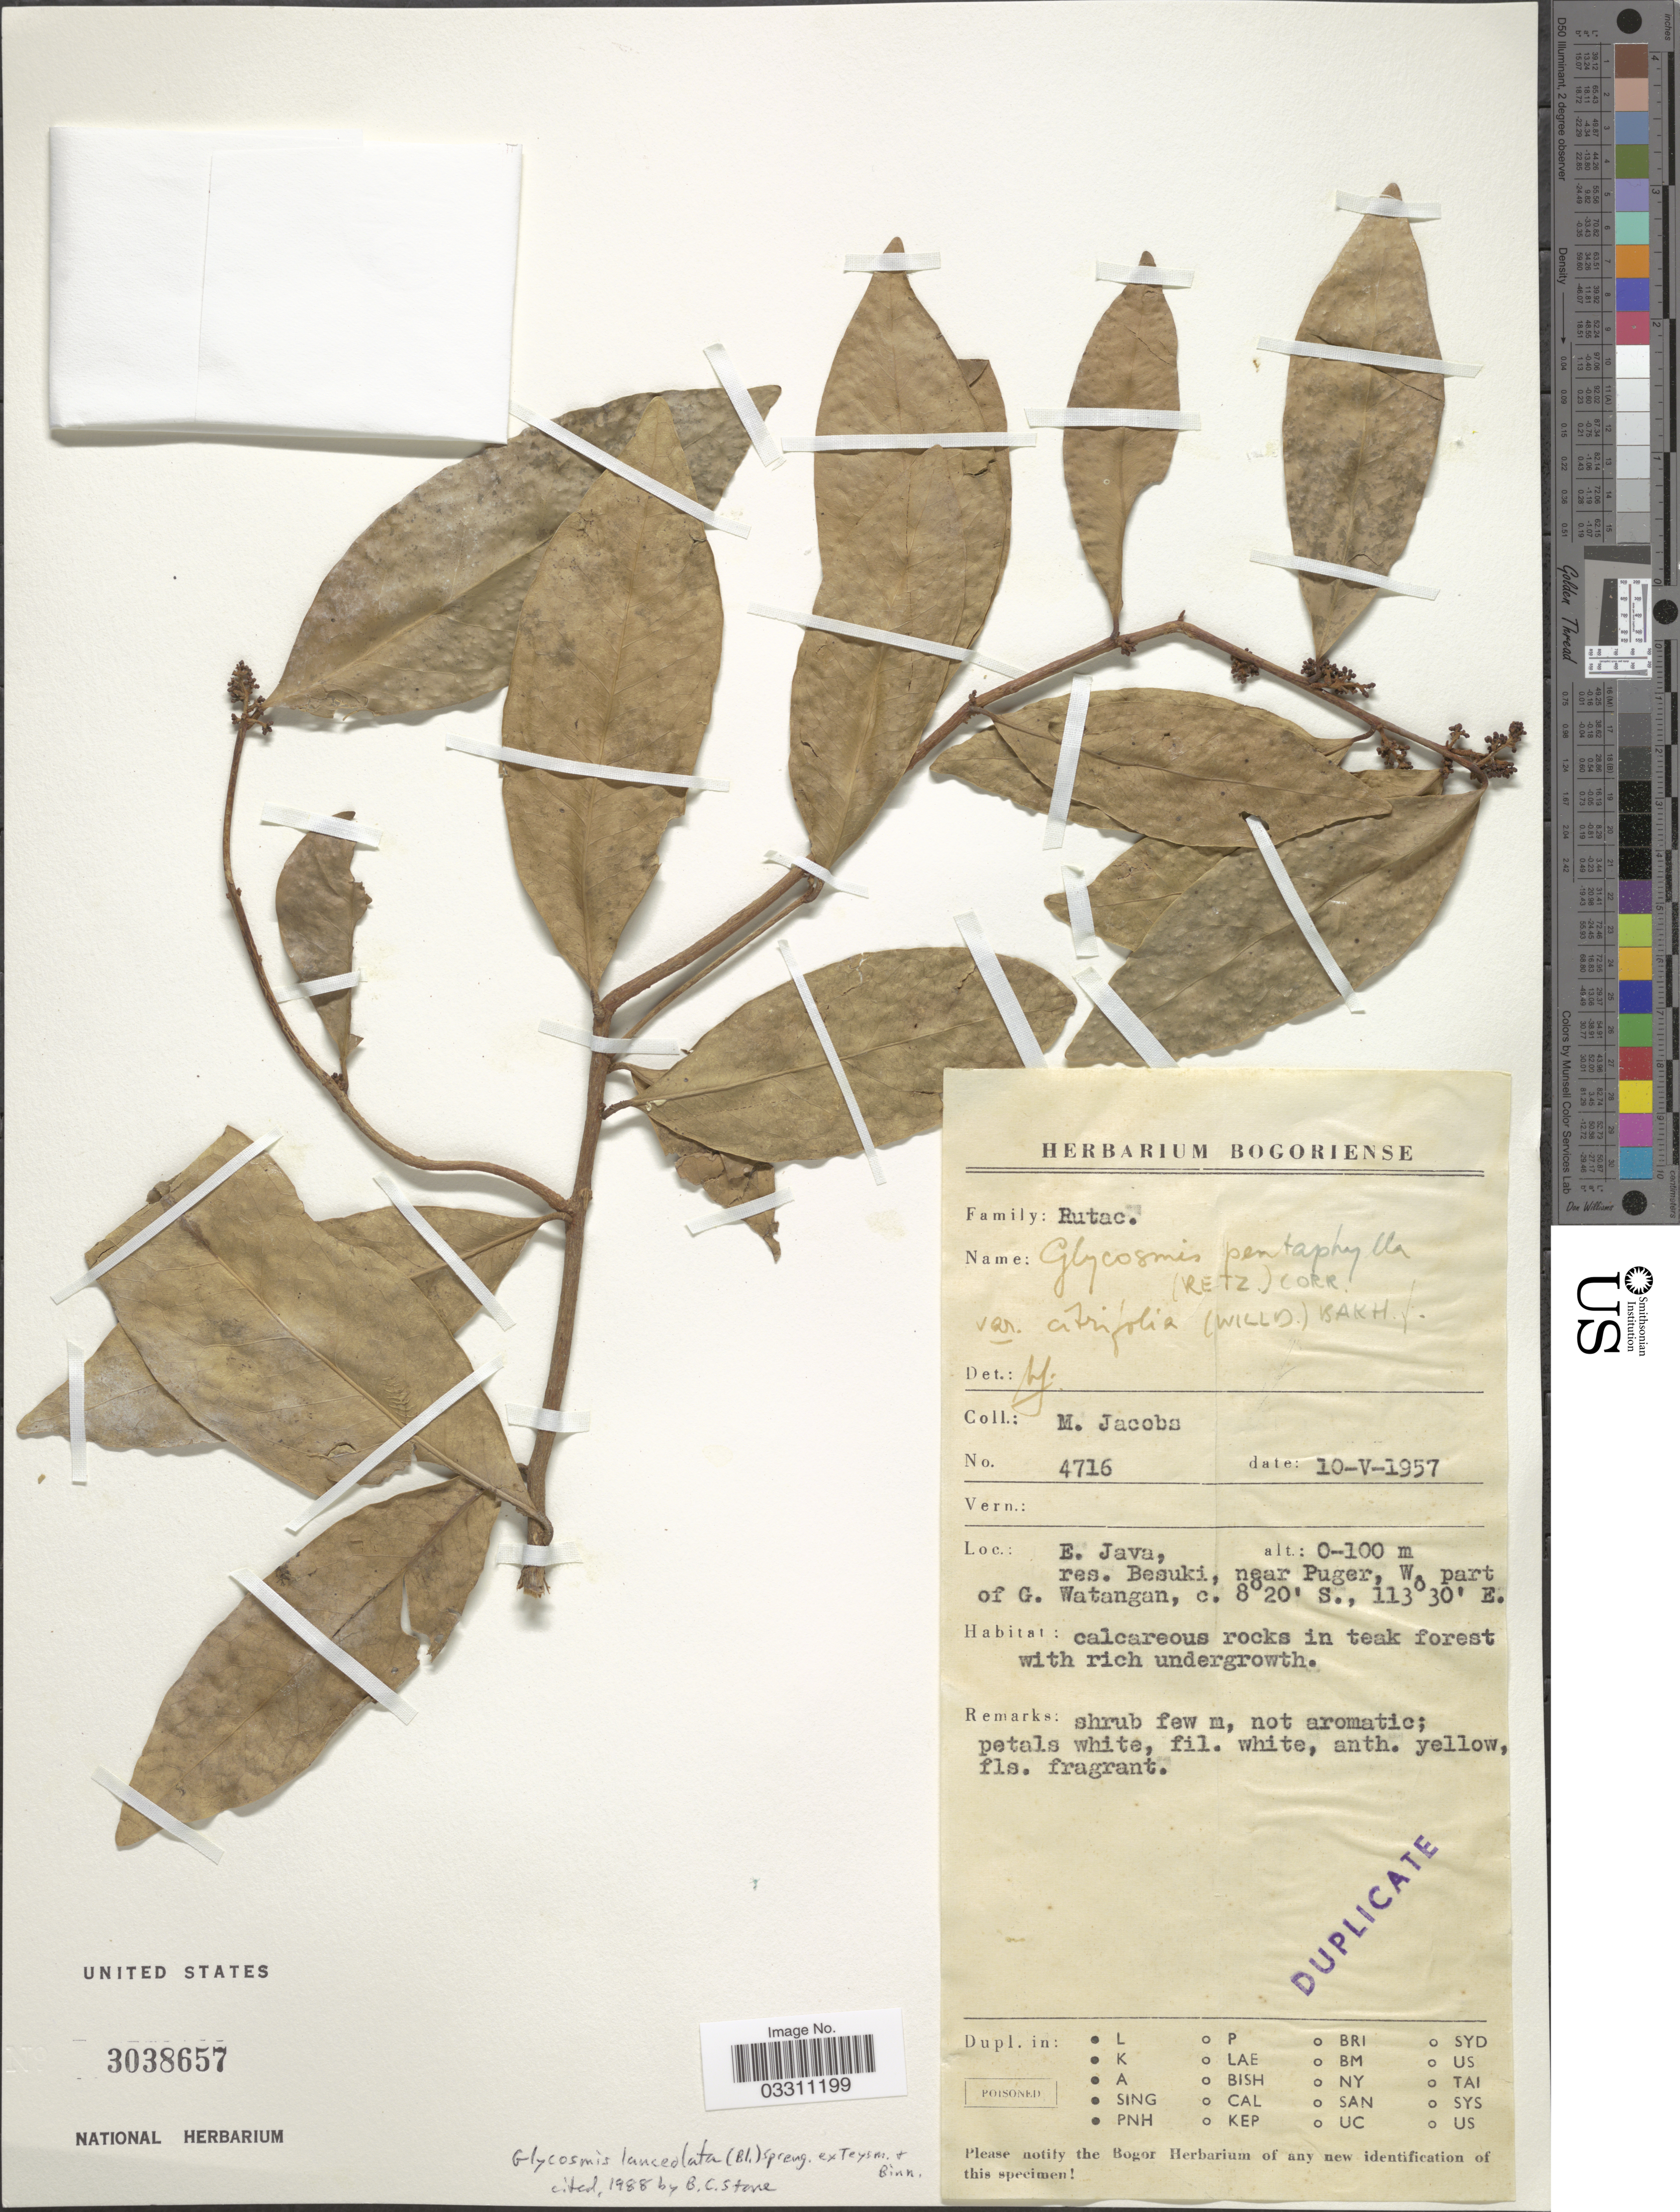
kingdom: Plantae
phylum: Tracheophyta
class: Magnoliopsida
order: Sapindales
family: Rutaceae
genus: Glycosmis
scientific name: Glycosmis lanceolata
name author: (Blume) Spreng. ex Teysm. & Binn.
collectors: M. Jacobs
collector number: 4716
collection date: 1957-05-10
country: Indonesia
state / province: Java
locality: E. Java, res. Besuki, near Puger, W. part of G. Watangan.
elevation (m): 0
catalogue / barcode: US 3038657